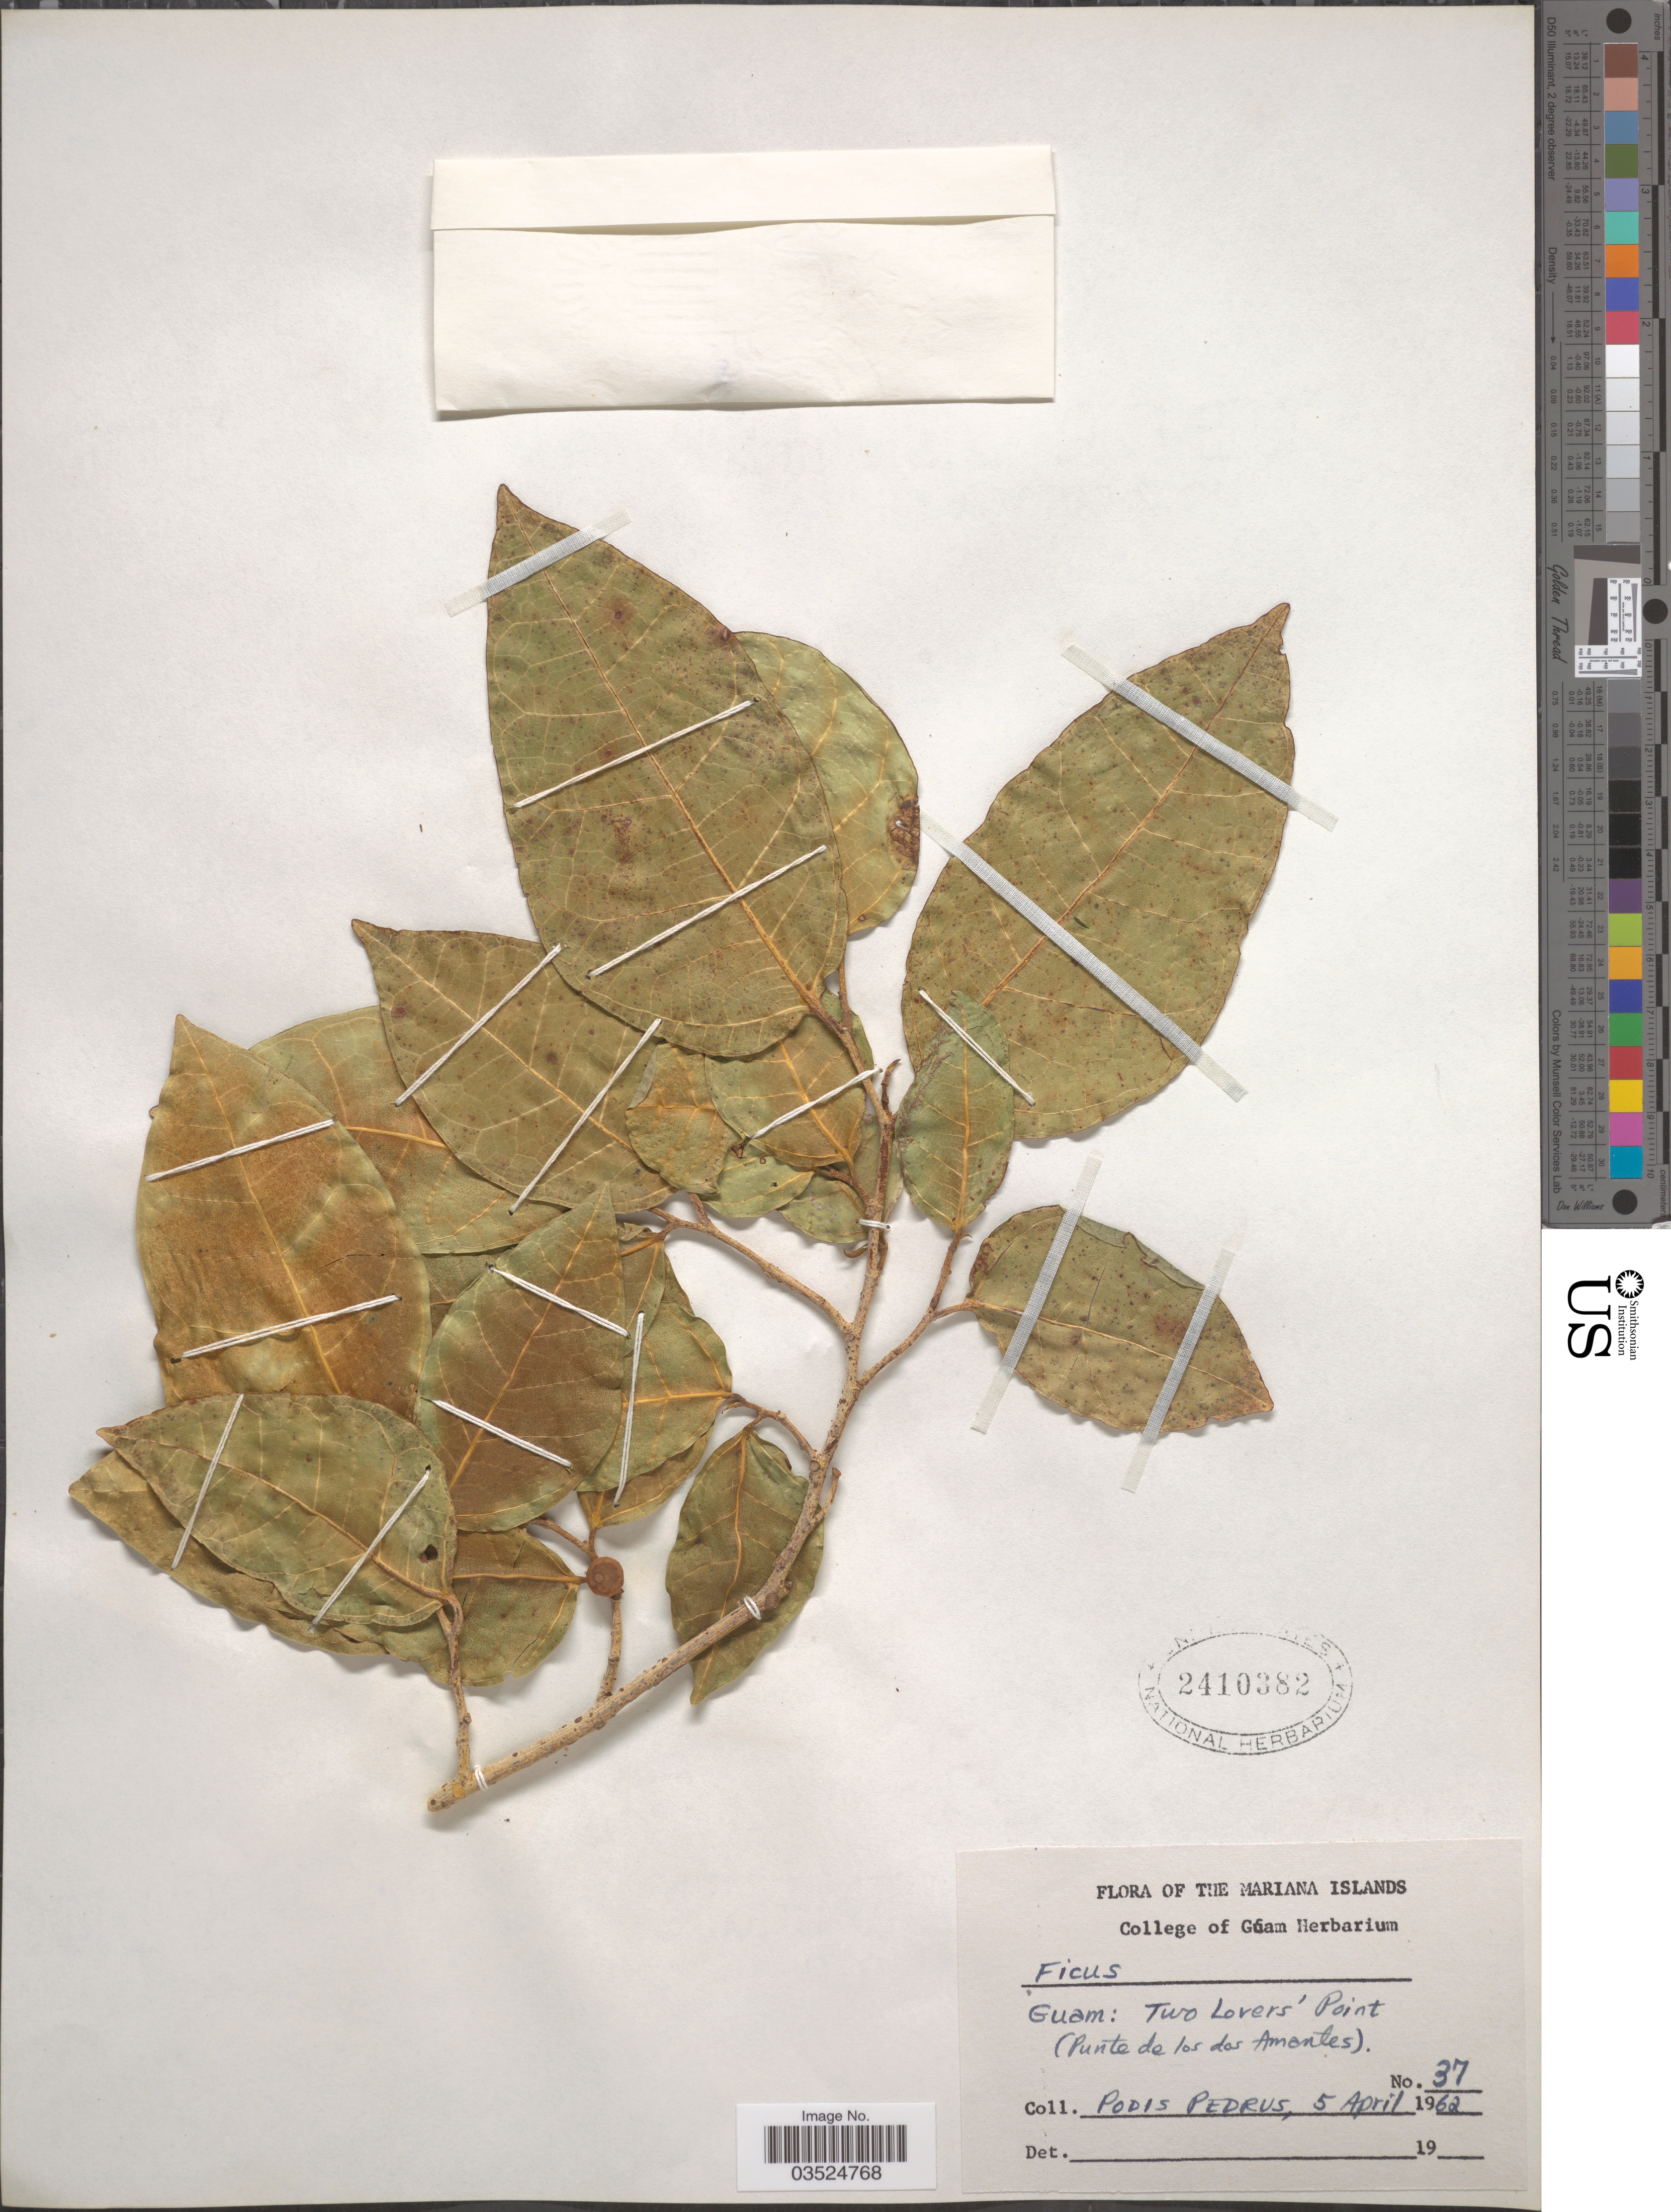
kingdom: Plantae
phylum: Tracheophyta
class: Magnoliopsida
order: Rosales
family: Moraceae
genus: Ficus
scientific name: Ficus sp.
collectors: P. Pedrus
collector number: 37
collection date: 1962-04-05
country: Guam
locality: Mariana Islands. Two Lovers' Point (Punte de los dos Amantes).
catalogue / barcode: US 2410382